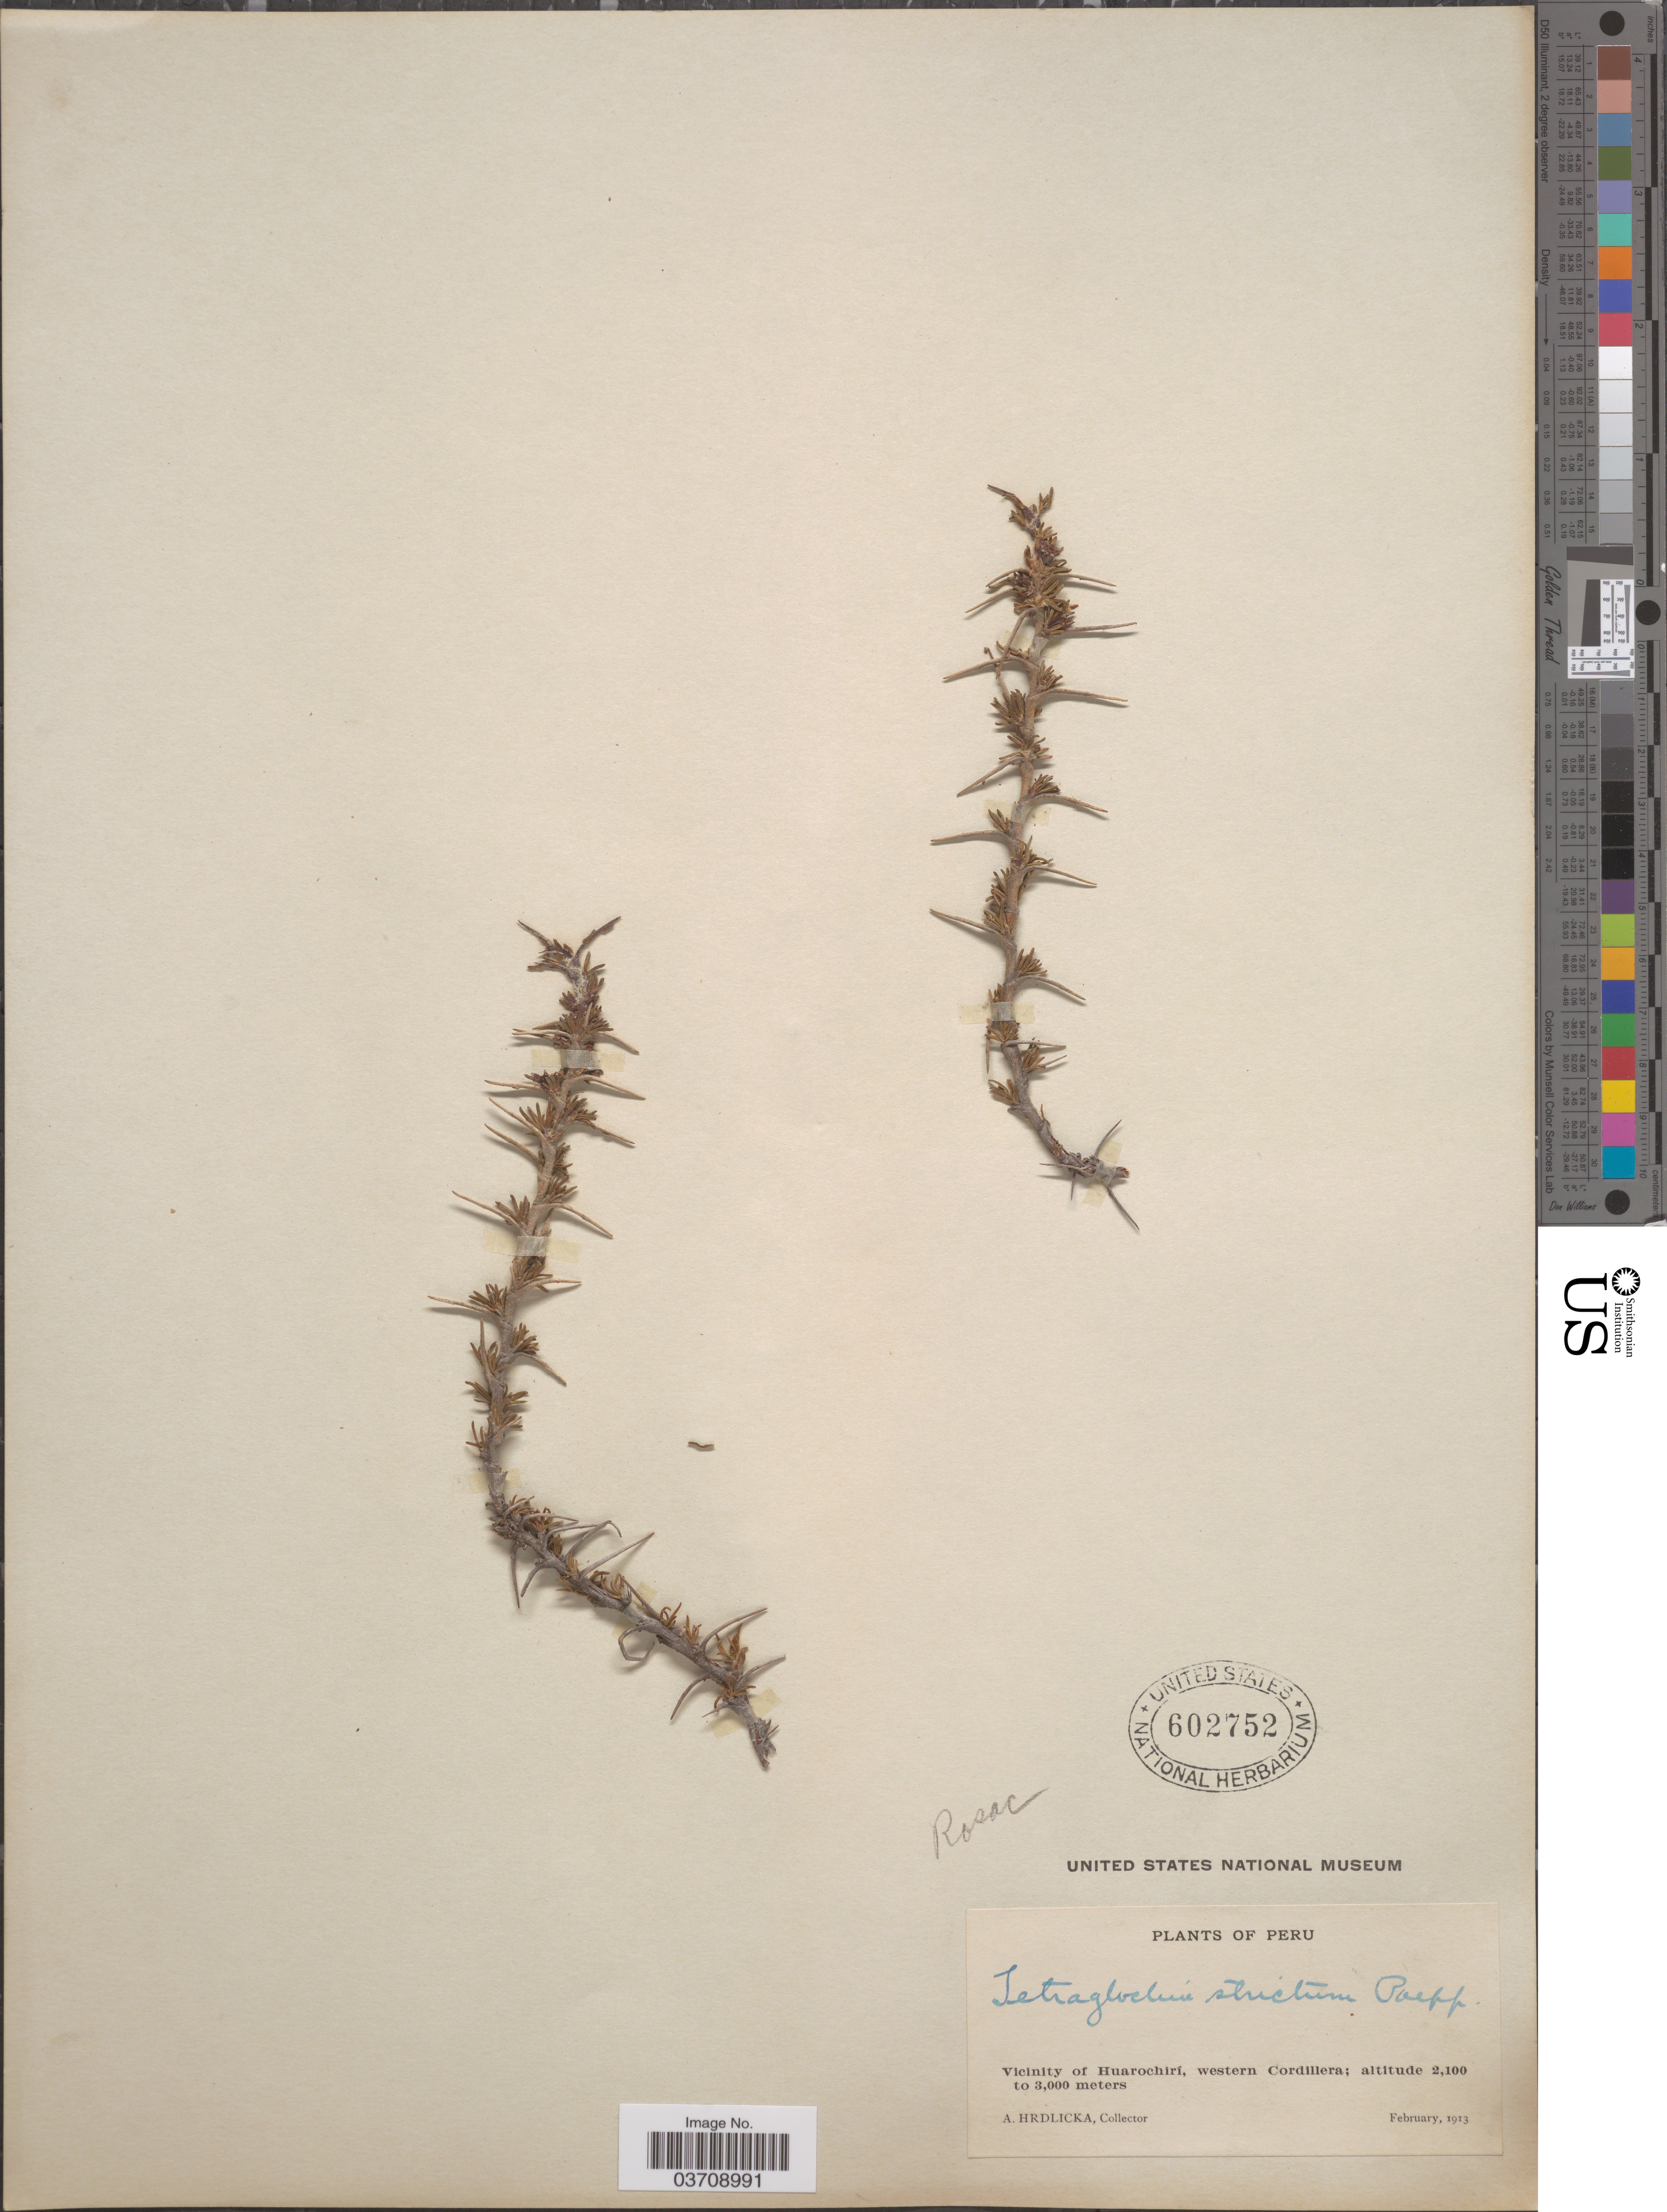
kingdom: Plantae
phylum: Tracheophyta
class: Magnoliopsida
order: Rosales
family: Rosaceae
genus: Tetraglochin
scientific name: Tetraglochin alatum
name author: (Gillies ex Hook. & Arn.) Kuntze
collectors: A. Hrdlicka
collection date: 1913-02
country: Peru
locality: Vicinity of Huarochirí, western Cordillera.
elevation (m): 2100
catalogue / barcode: US 602752